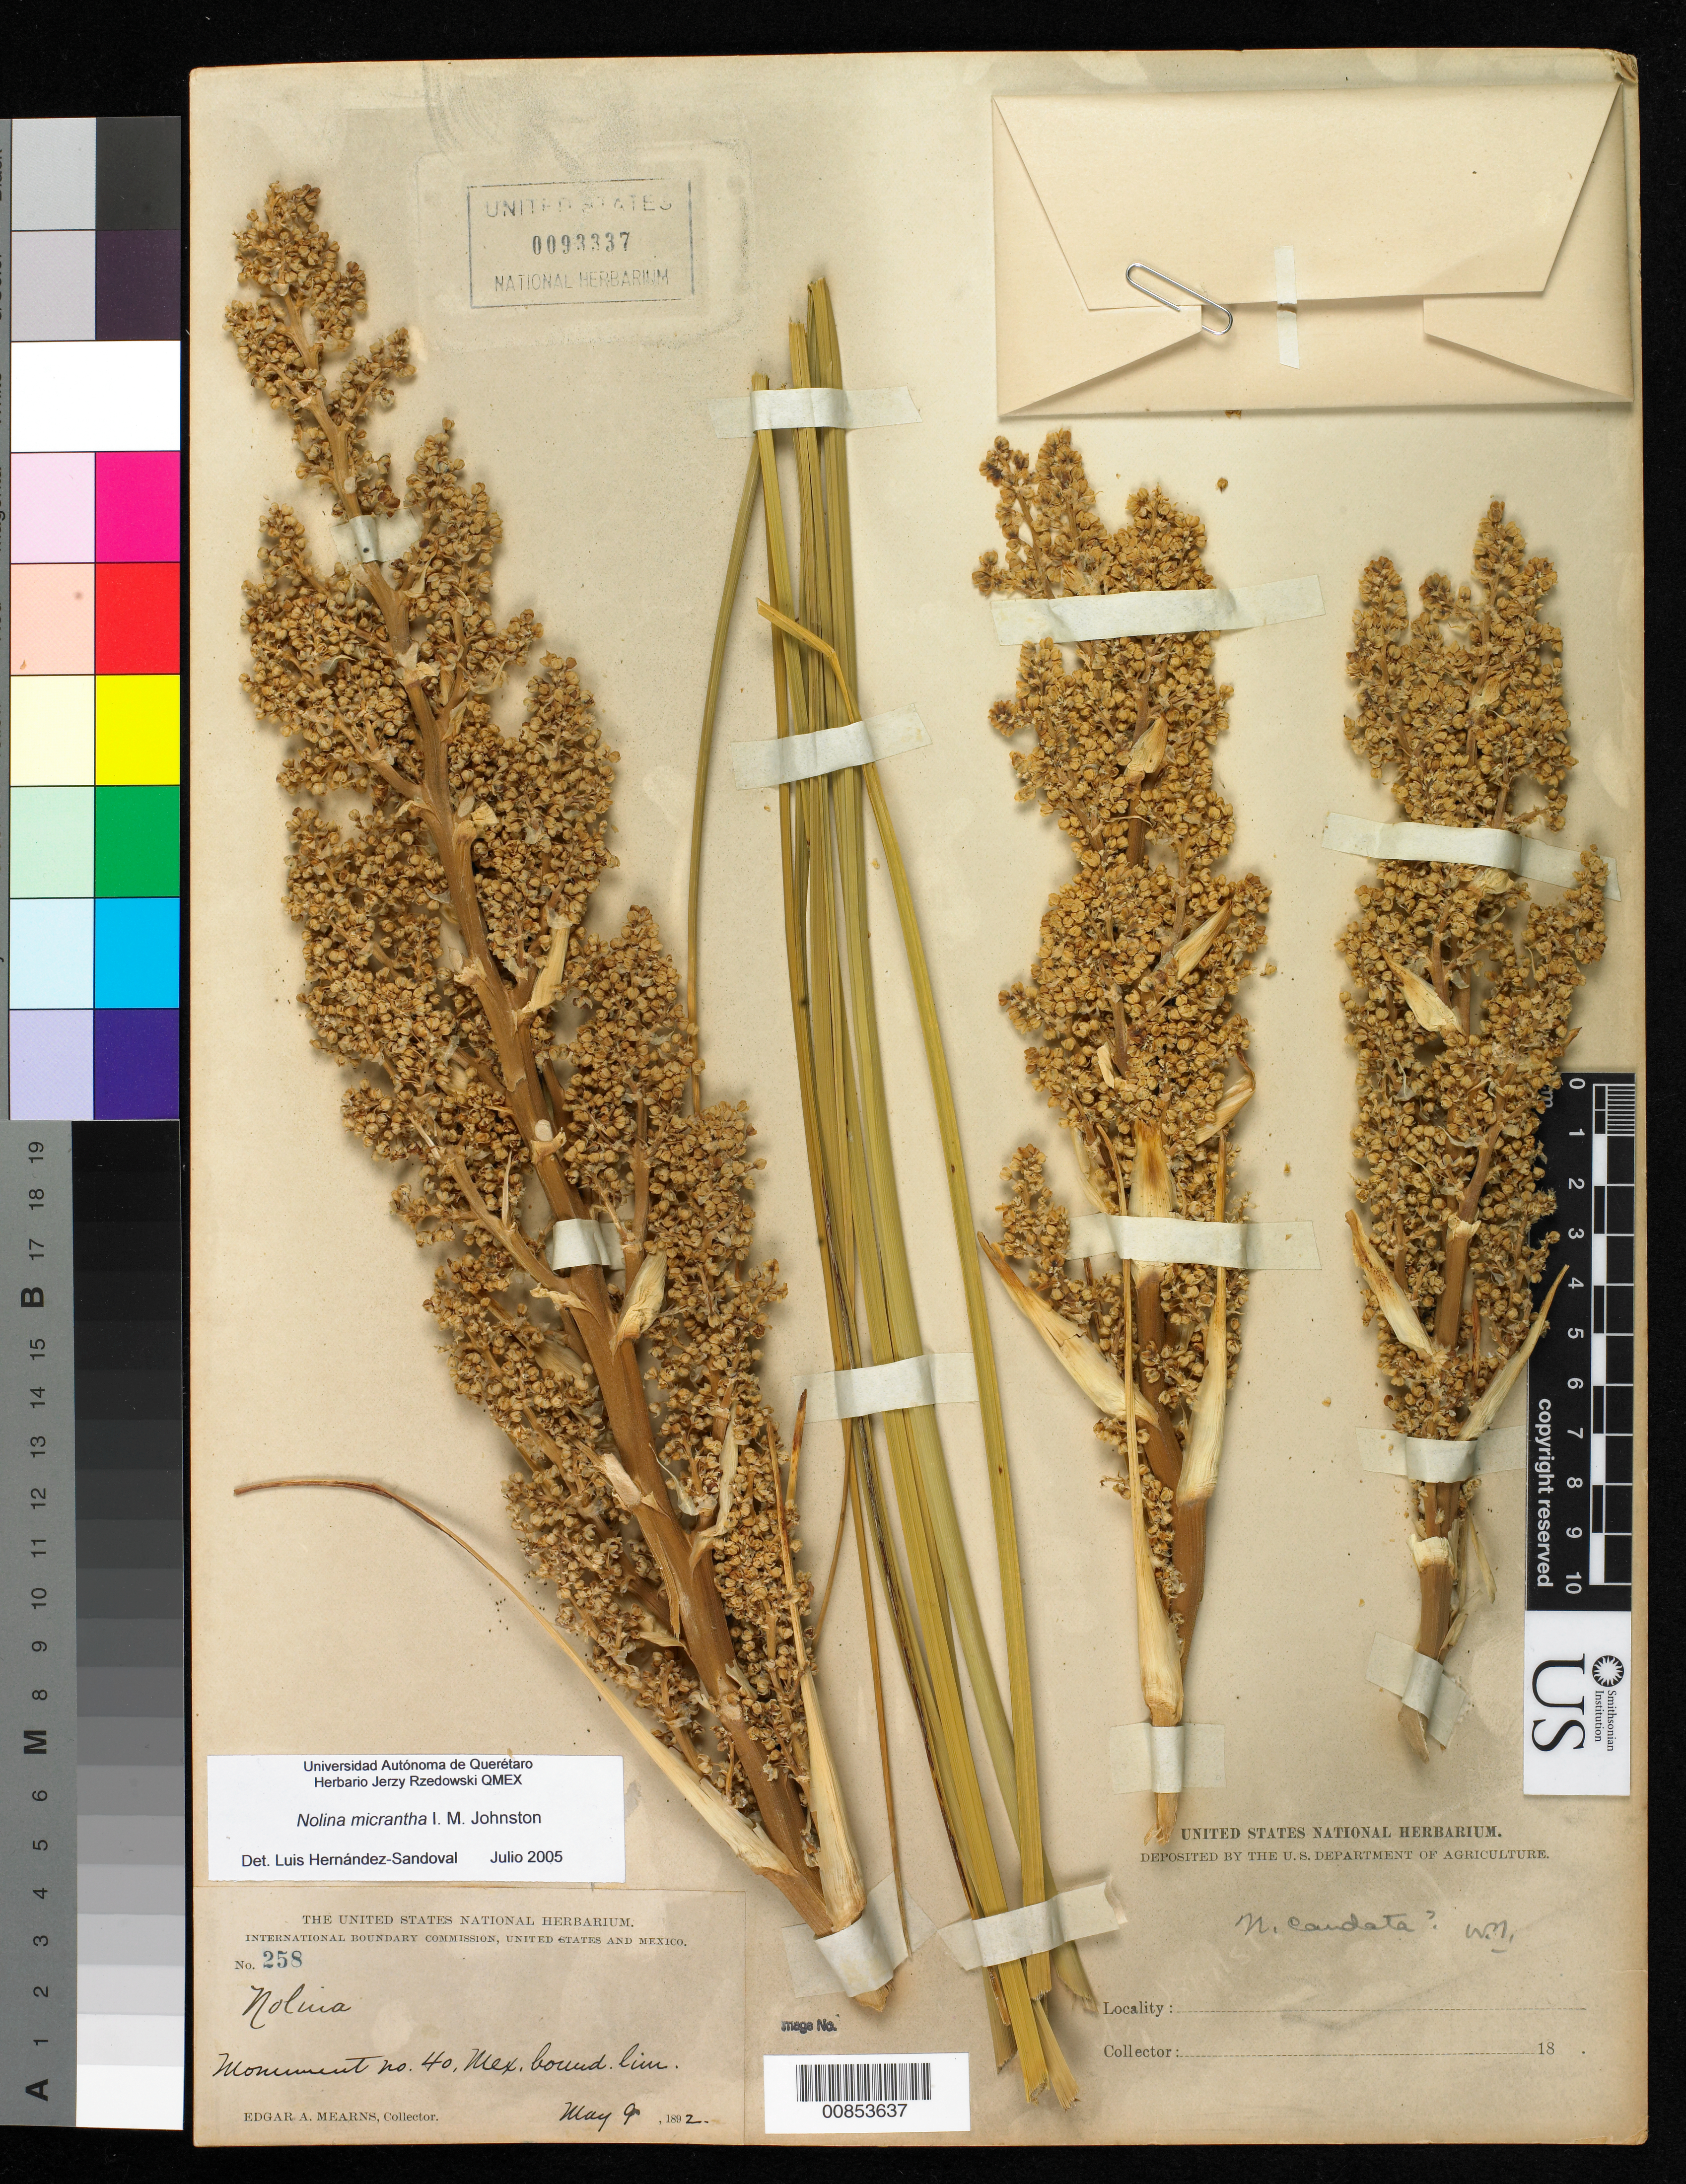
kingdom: Plantae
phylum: Tracheophyta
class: Liliopsida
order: Asparagales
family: Asparagaceae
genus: Nolina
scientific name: Nolina micrantha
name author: I.M. Johnst.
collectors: E. A. Mearns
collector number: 258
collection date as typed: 09 May 1892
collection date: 1892-05-09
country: United States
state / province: New Mexico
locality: Upper corner Monument no. 40, Mex. Boundary Line.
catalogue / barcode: US 93337